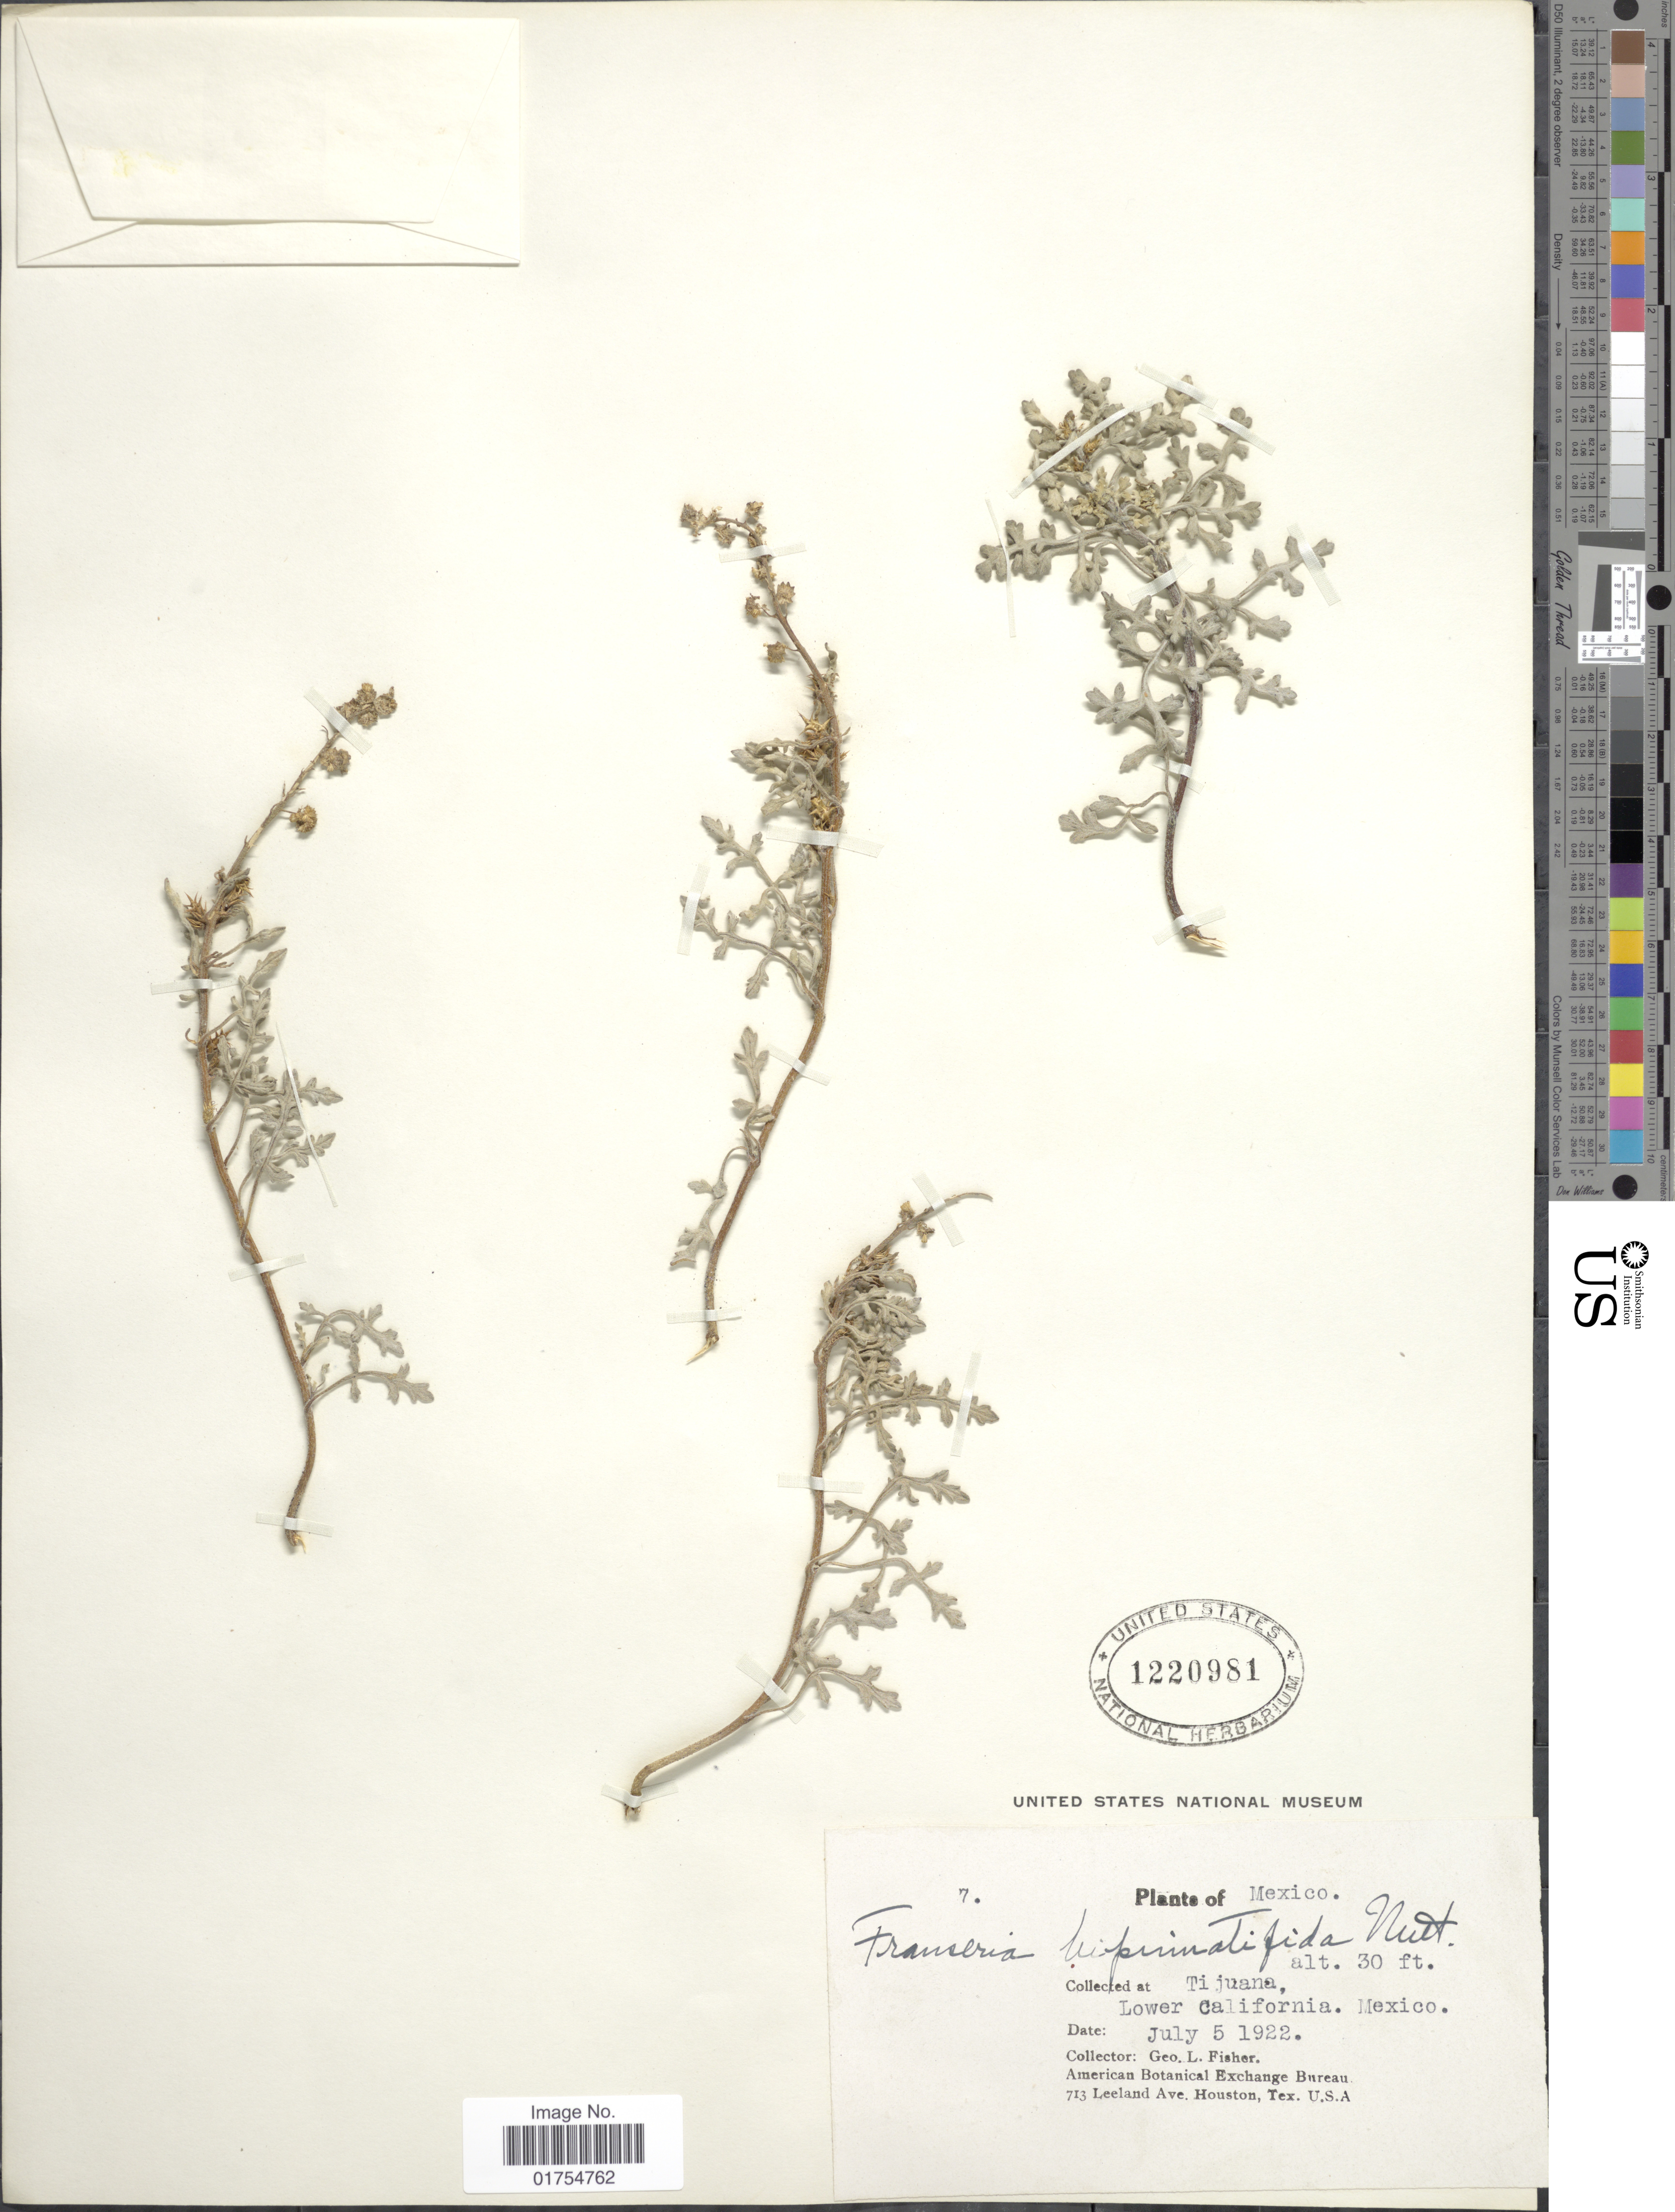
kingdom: Plantae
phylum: Tracheophyta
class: Magnoliopsida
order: Asterales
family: Asteraceae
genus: Franseria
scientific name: Franseria bipinnatifida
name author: (A. Gray) A. Gray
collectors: G. L. Fisher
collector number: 7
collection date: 1922-07-05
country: Mexico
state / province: Baja California Norte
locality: Tijuana, Lower California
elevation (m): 9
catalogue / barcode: US 1220981